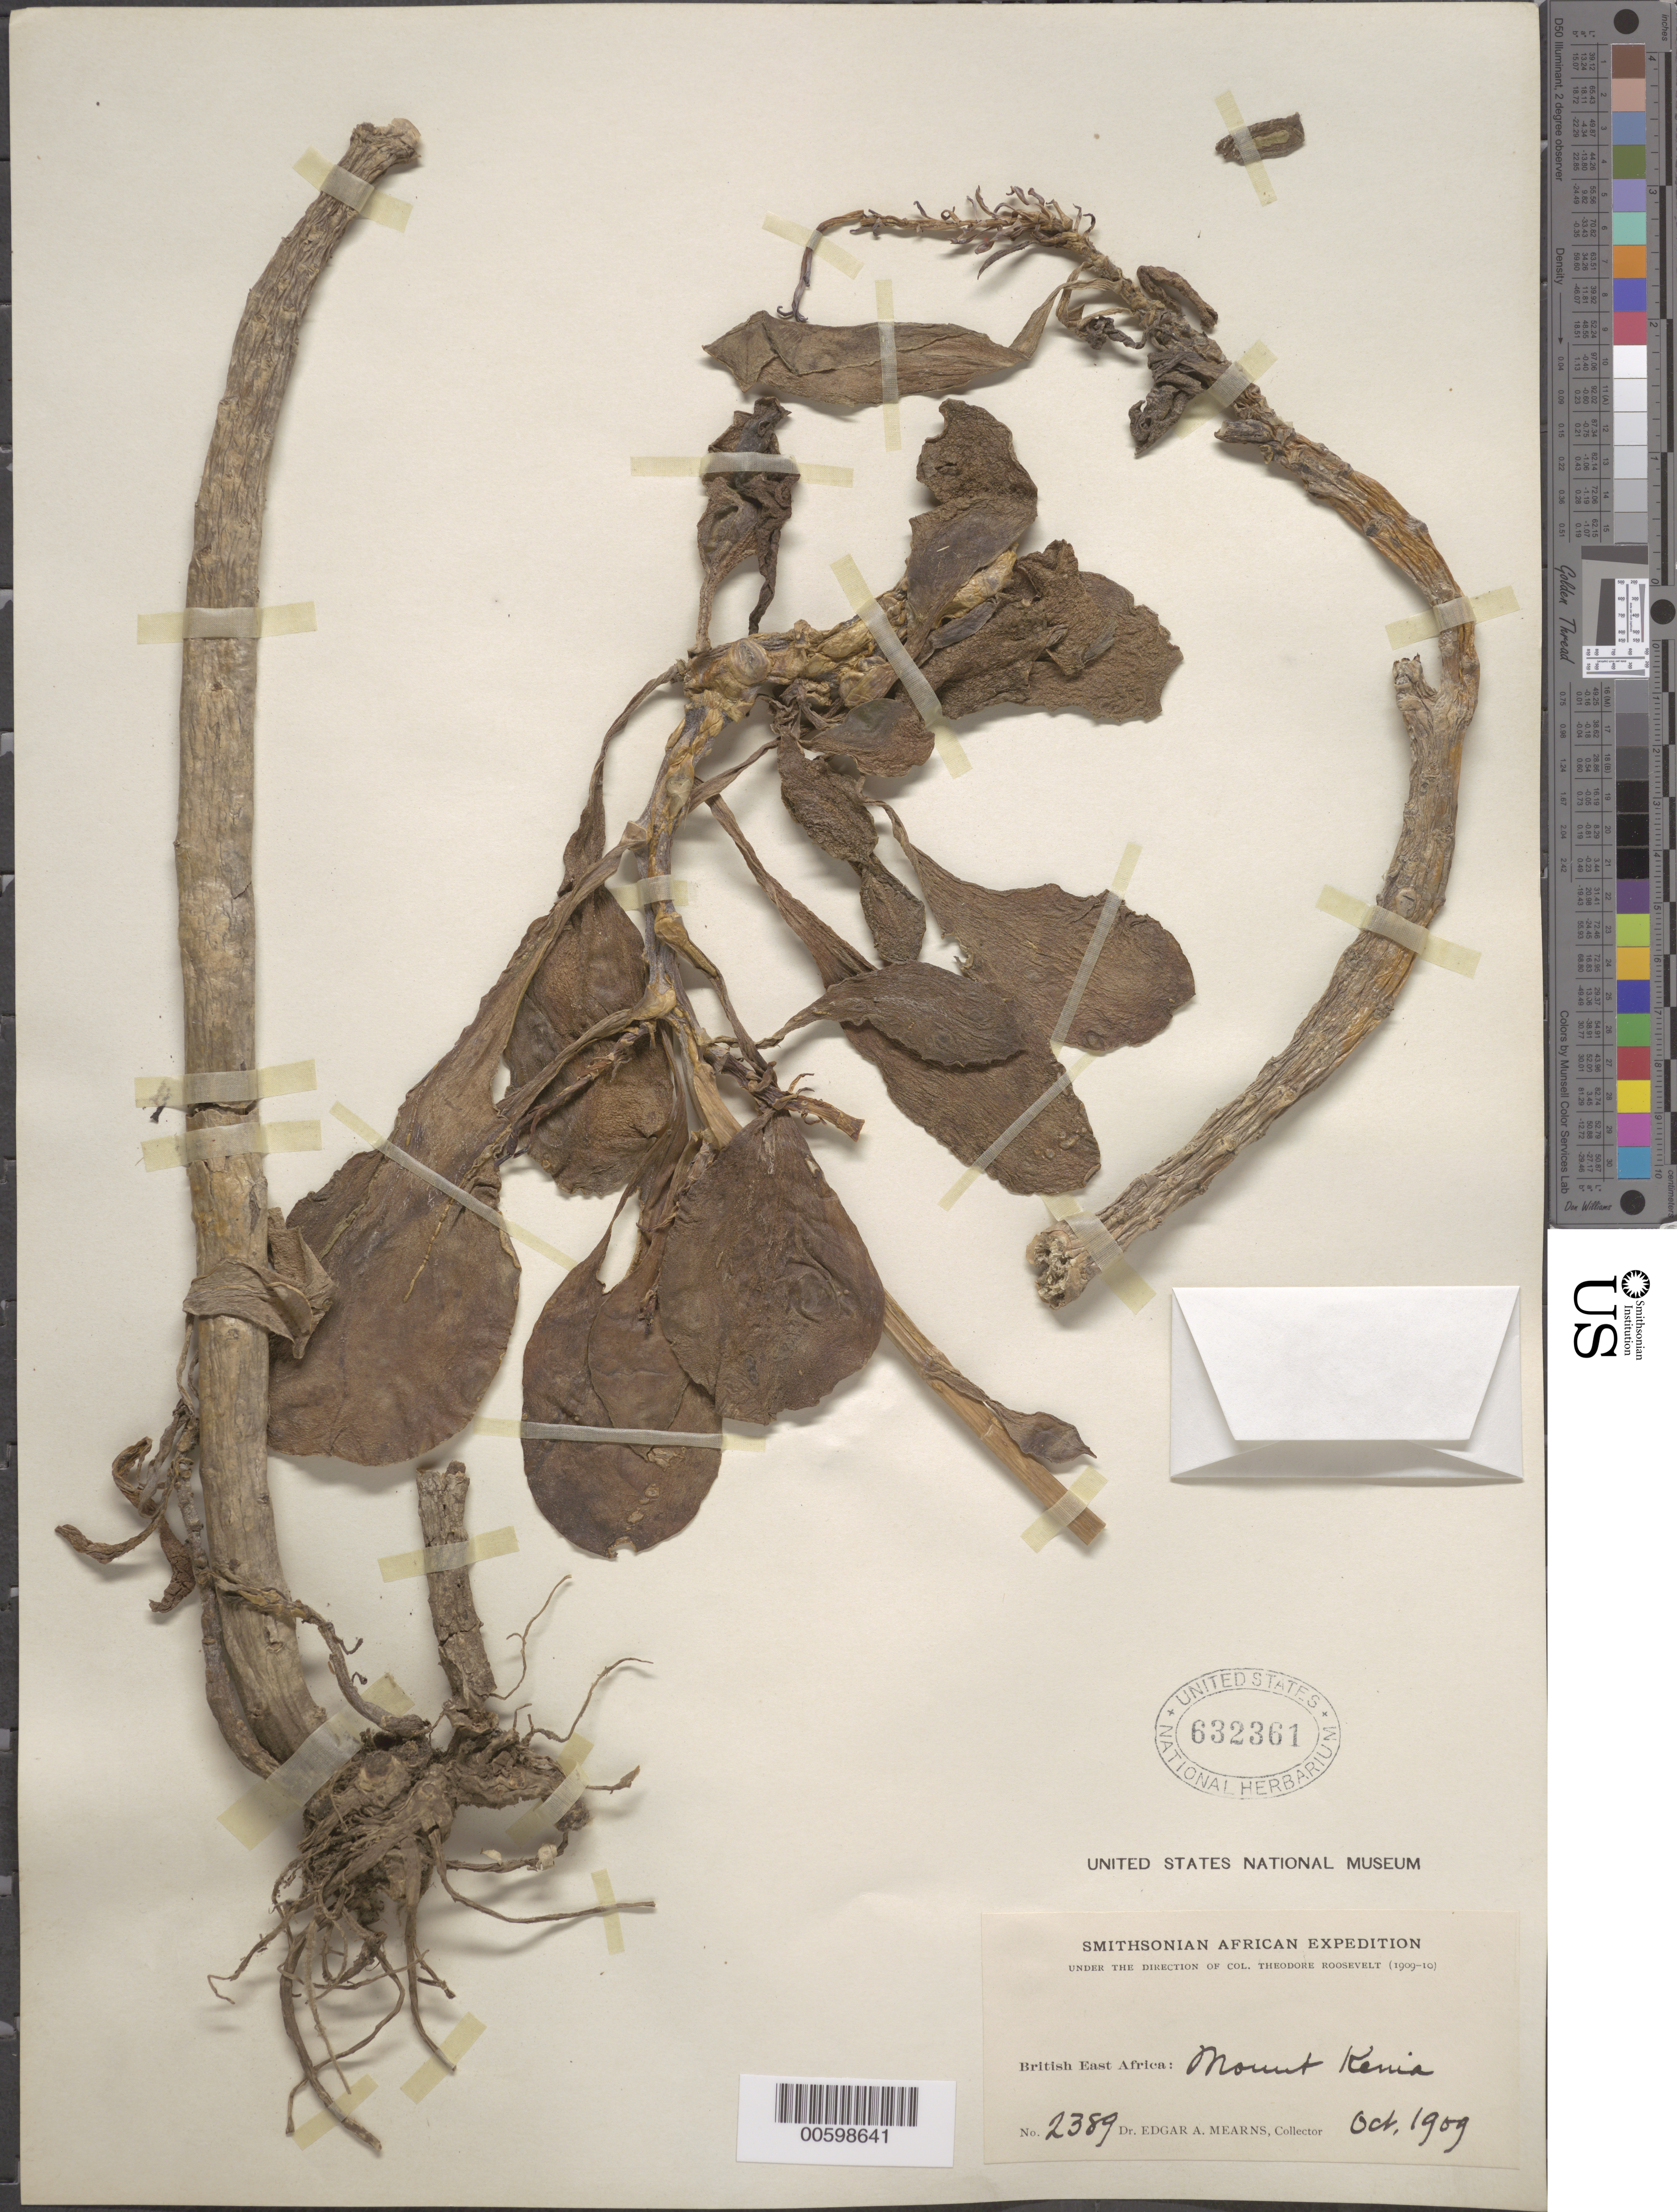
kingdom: Plantae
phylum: Tracheophyta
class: Magnoliopsida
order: Saxifragales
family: Crassulaceae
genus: Kalanchoe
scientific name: Kalanchoe sp.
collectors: E. A. Mearns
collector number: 2389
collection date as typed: Oct 1909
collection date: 1909-10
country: Kenya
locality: Mount Kenya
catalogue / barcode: US 632361